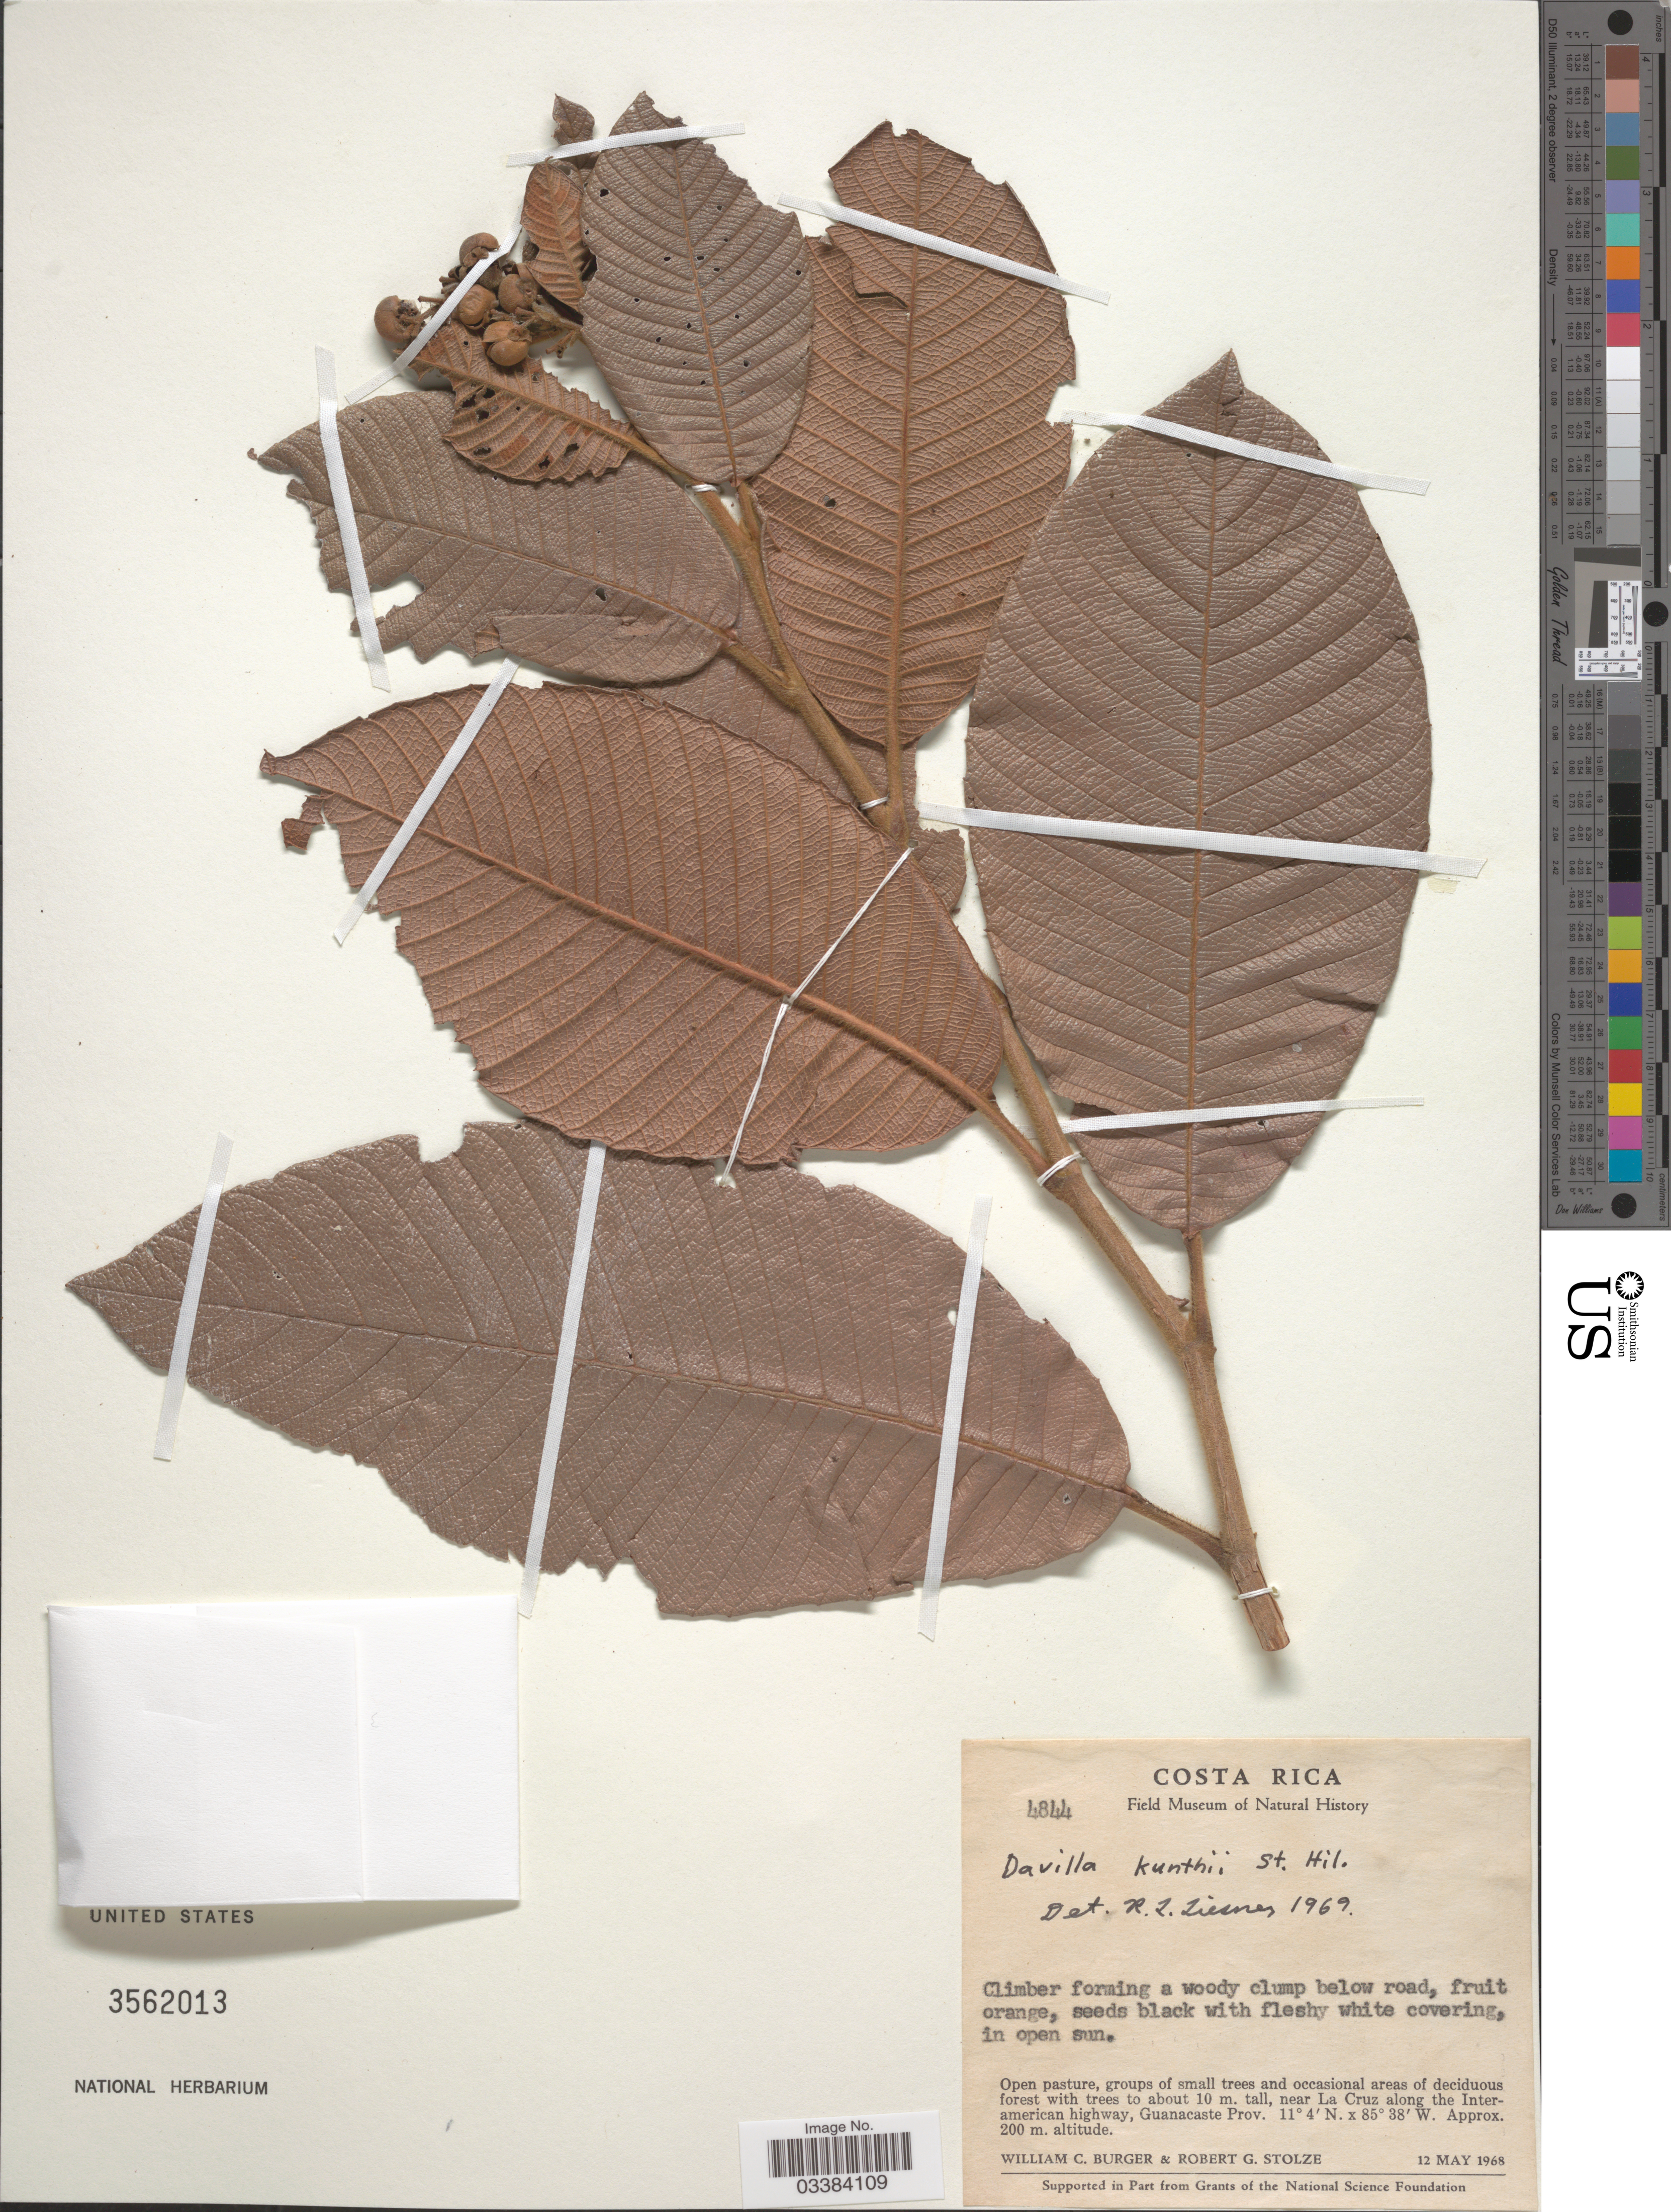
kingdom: Plantae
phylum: Tracheophyta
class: Magnoliopsida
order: Dilleniales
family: Dilleniaceae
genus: Davilla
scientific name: Davilla kunthii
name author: A. St.-Hil.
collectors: W. Burger & R. G. Stolze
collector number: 4844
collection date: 1968-05-12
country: Costa Rica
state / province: Guanacaste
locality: Near La Cruz, along the Interamerican highway.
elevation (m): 200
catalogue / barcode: US 3562013